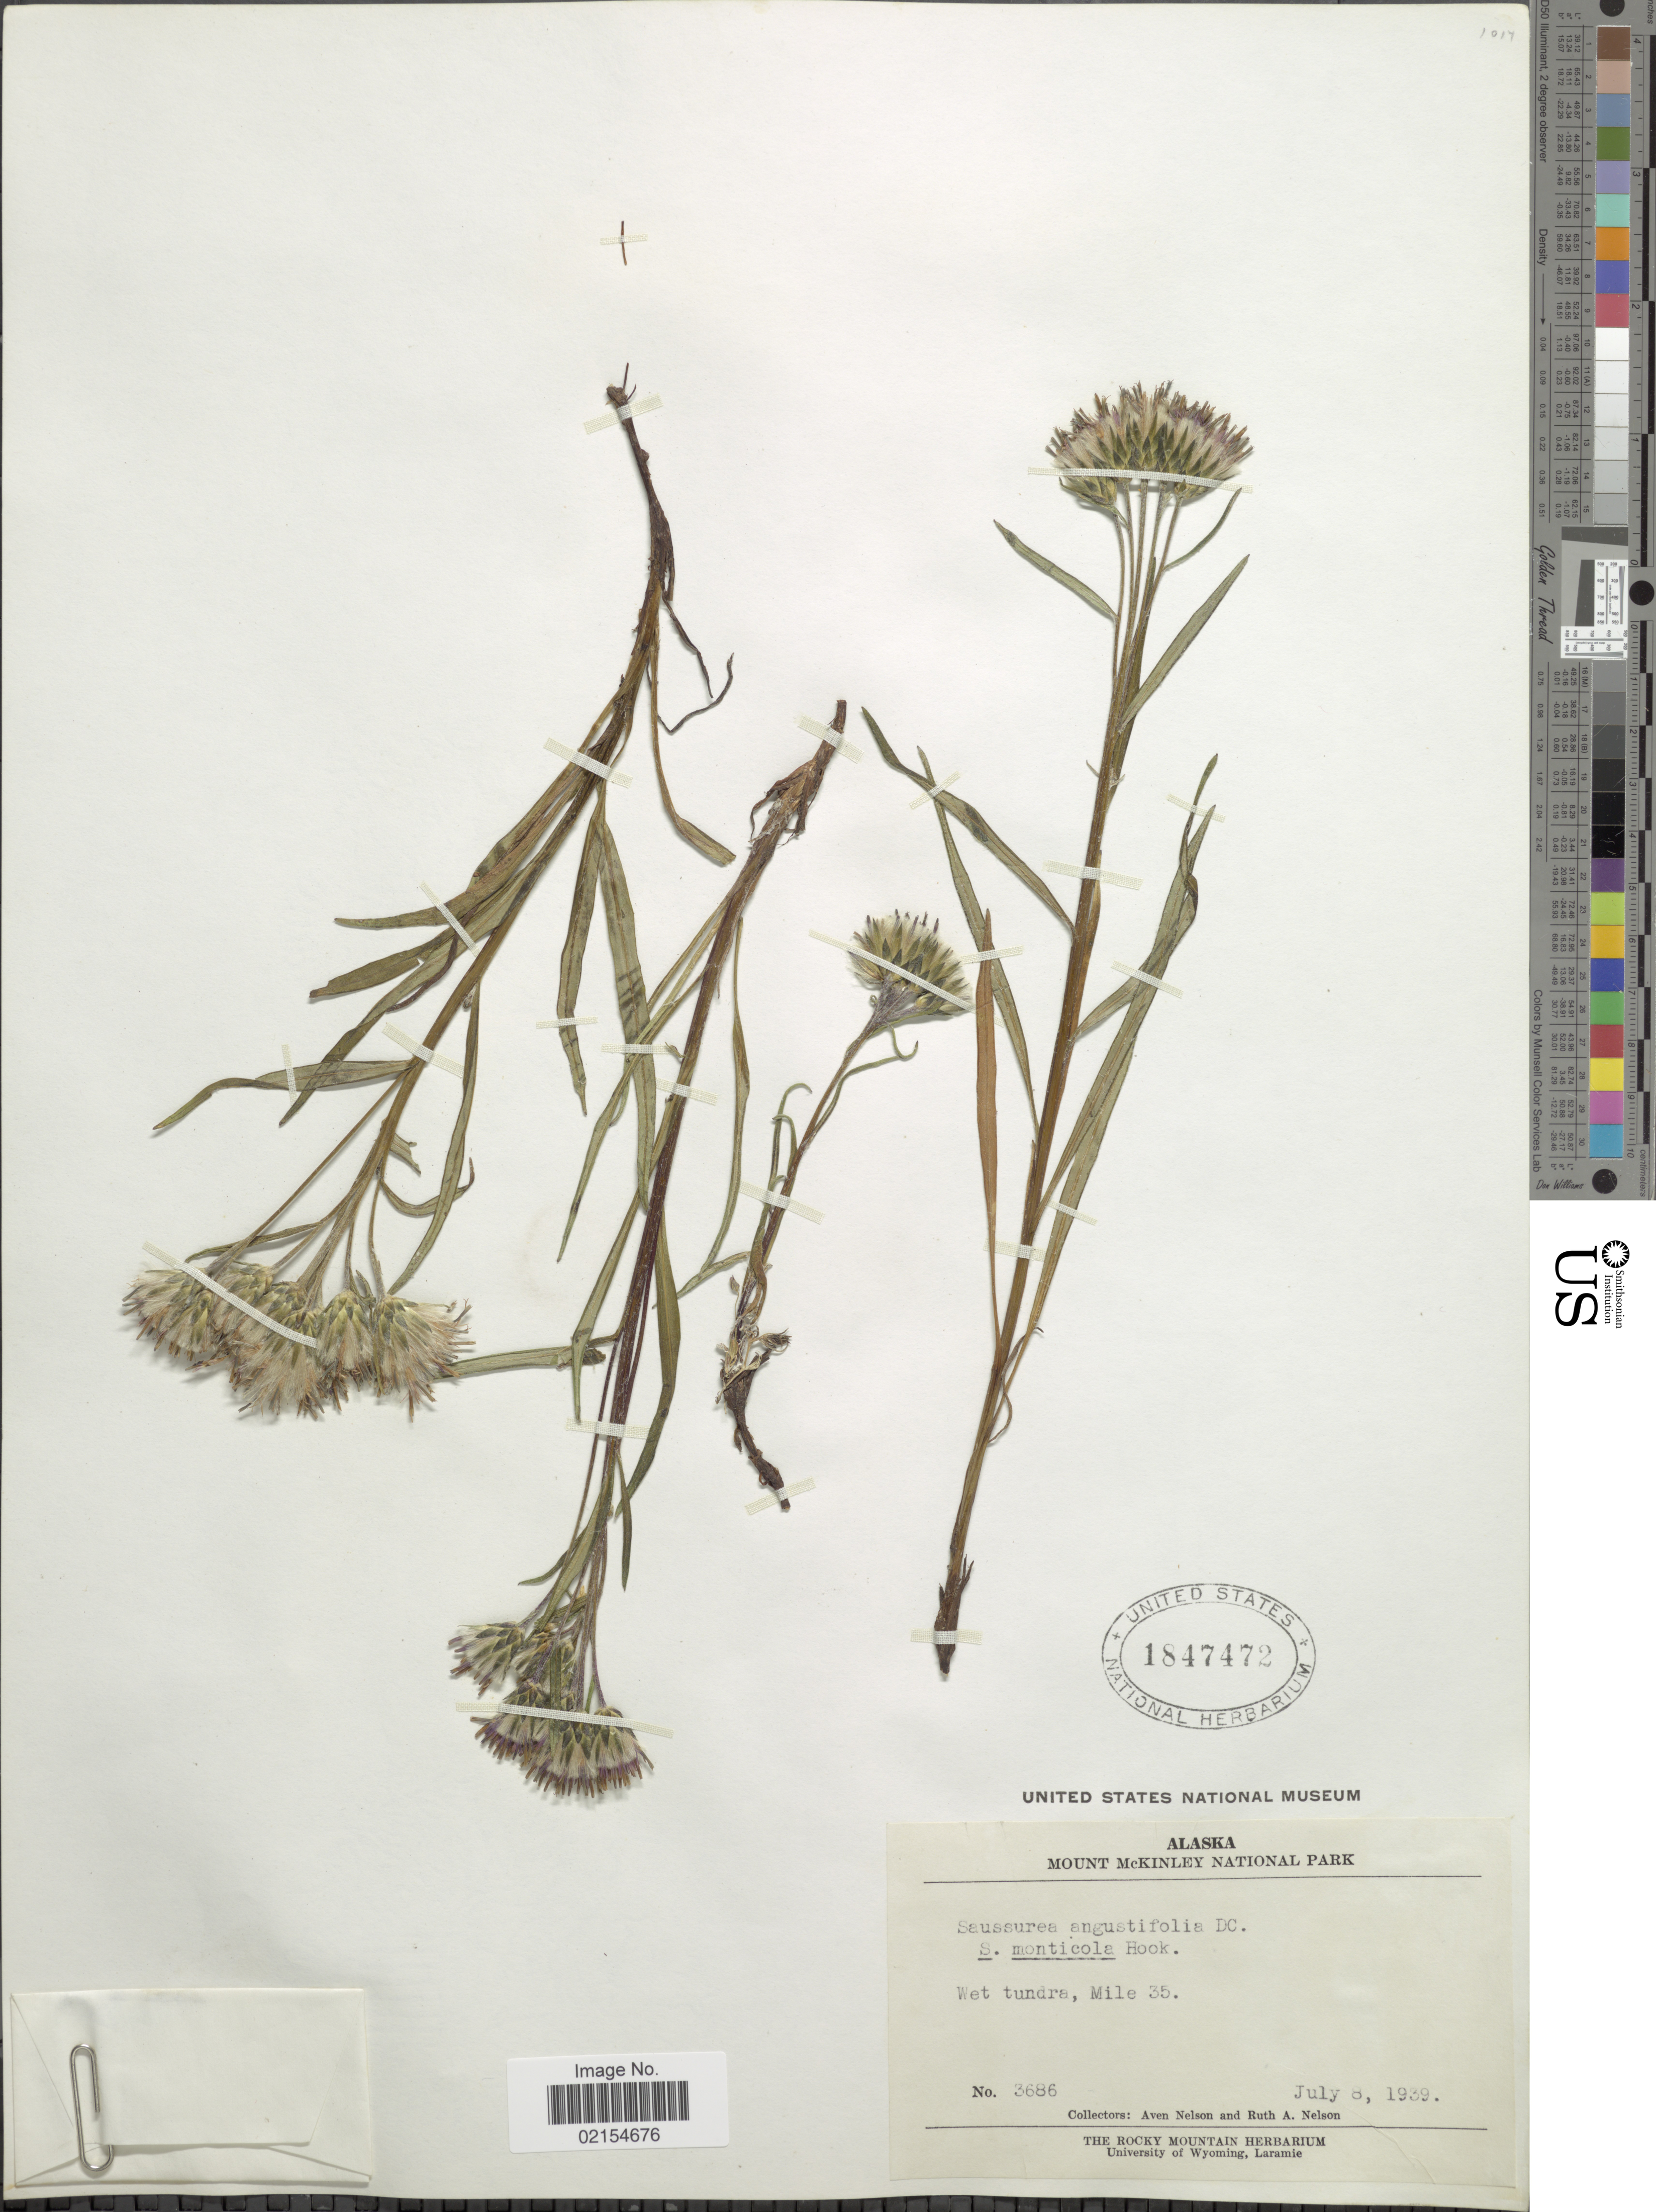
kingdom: Plantae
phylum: Tracheophyta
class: Magnoliopsida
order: Asterales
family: Asteraceae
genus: Saussurea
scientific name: Saussurea angustifolia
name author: (L.) DC.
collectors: A. Nelson & R. A. Nelson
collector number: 3686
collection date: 1939-07-08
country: United States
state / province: Alaska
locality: Mount McKinley National Park National Park, Mile 35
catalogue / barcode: US 1847472